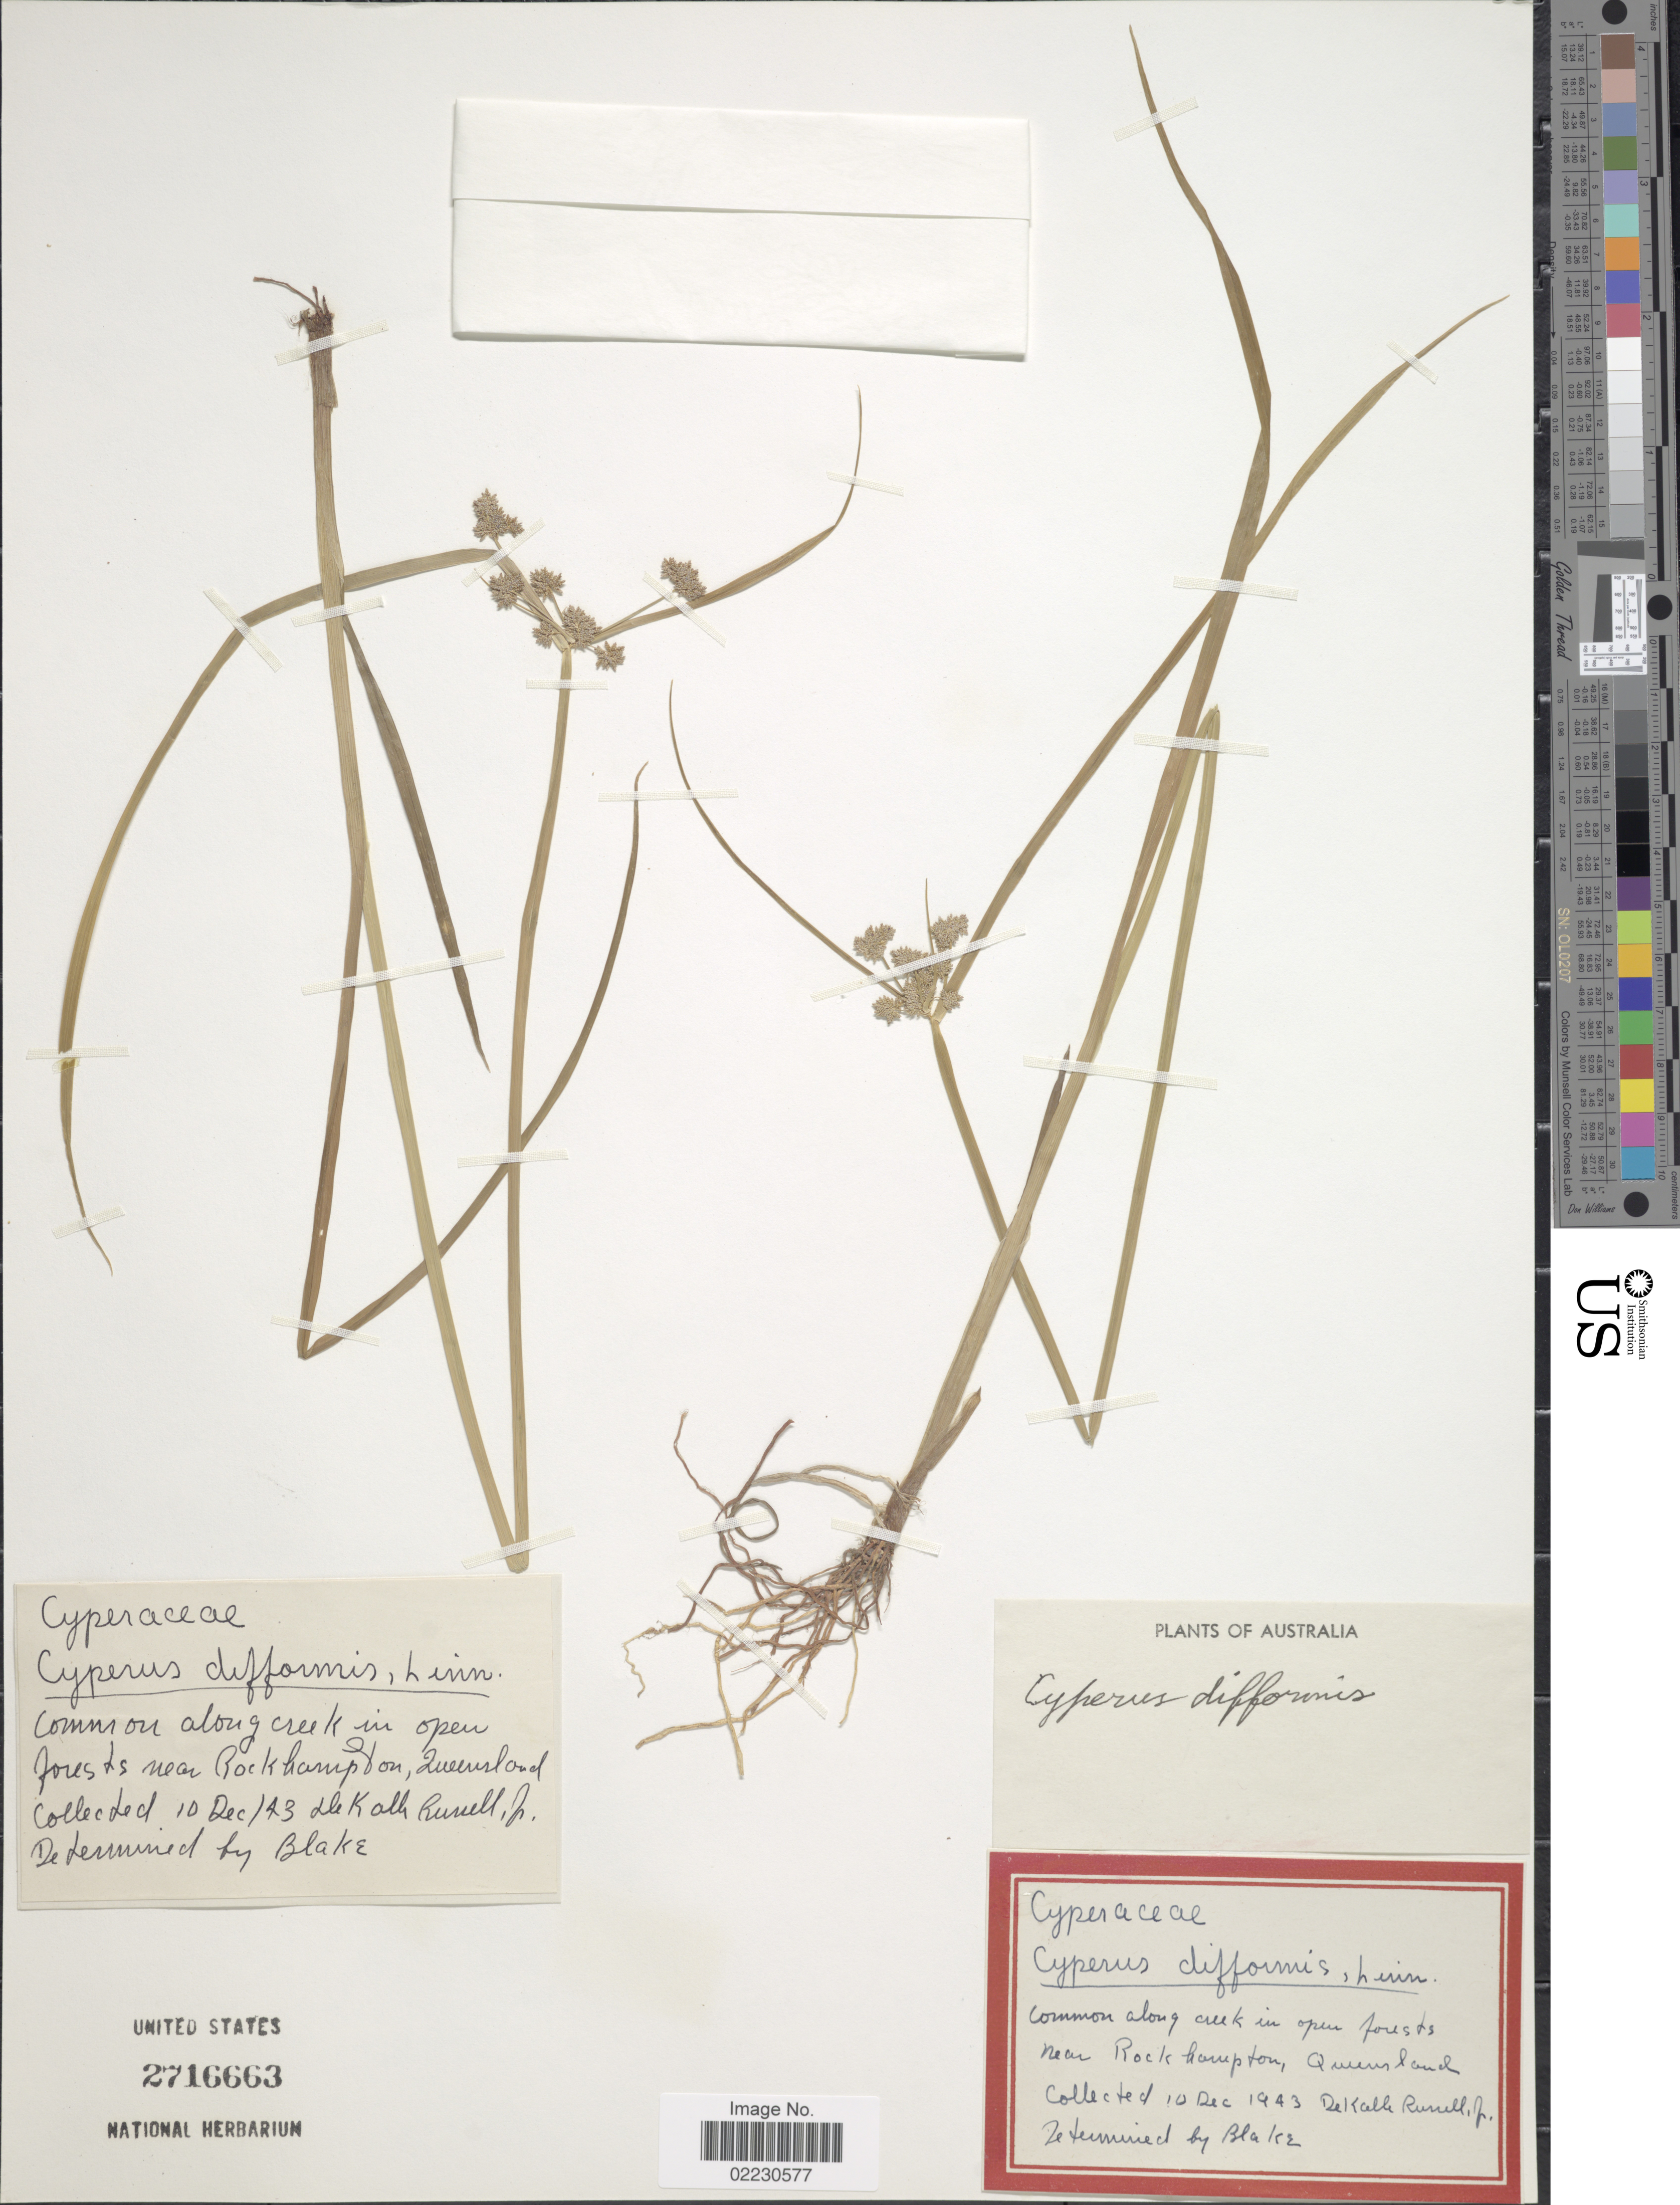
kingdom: Plantae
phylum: Tracheophyta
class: Liliopsida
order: Poales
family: Cyperaceae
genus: Cyperus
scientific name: Cyperus difformis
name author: L.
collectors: D. K. Russell Jr.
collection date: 1943-12-10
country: Australia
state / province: Queensland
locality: Along creek in open forest near Rockhampton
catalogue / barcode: US 2716663